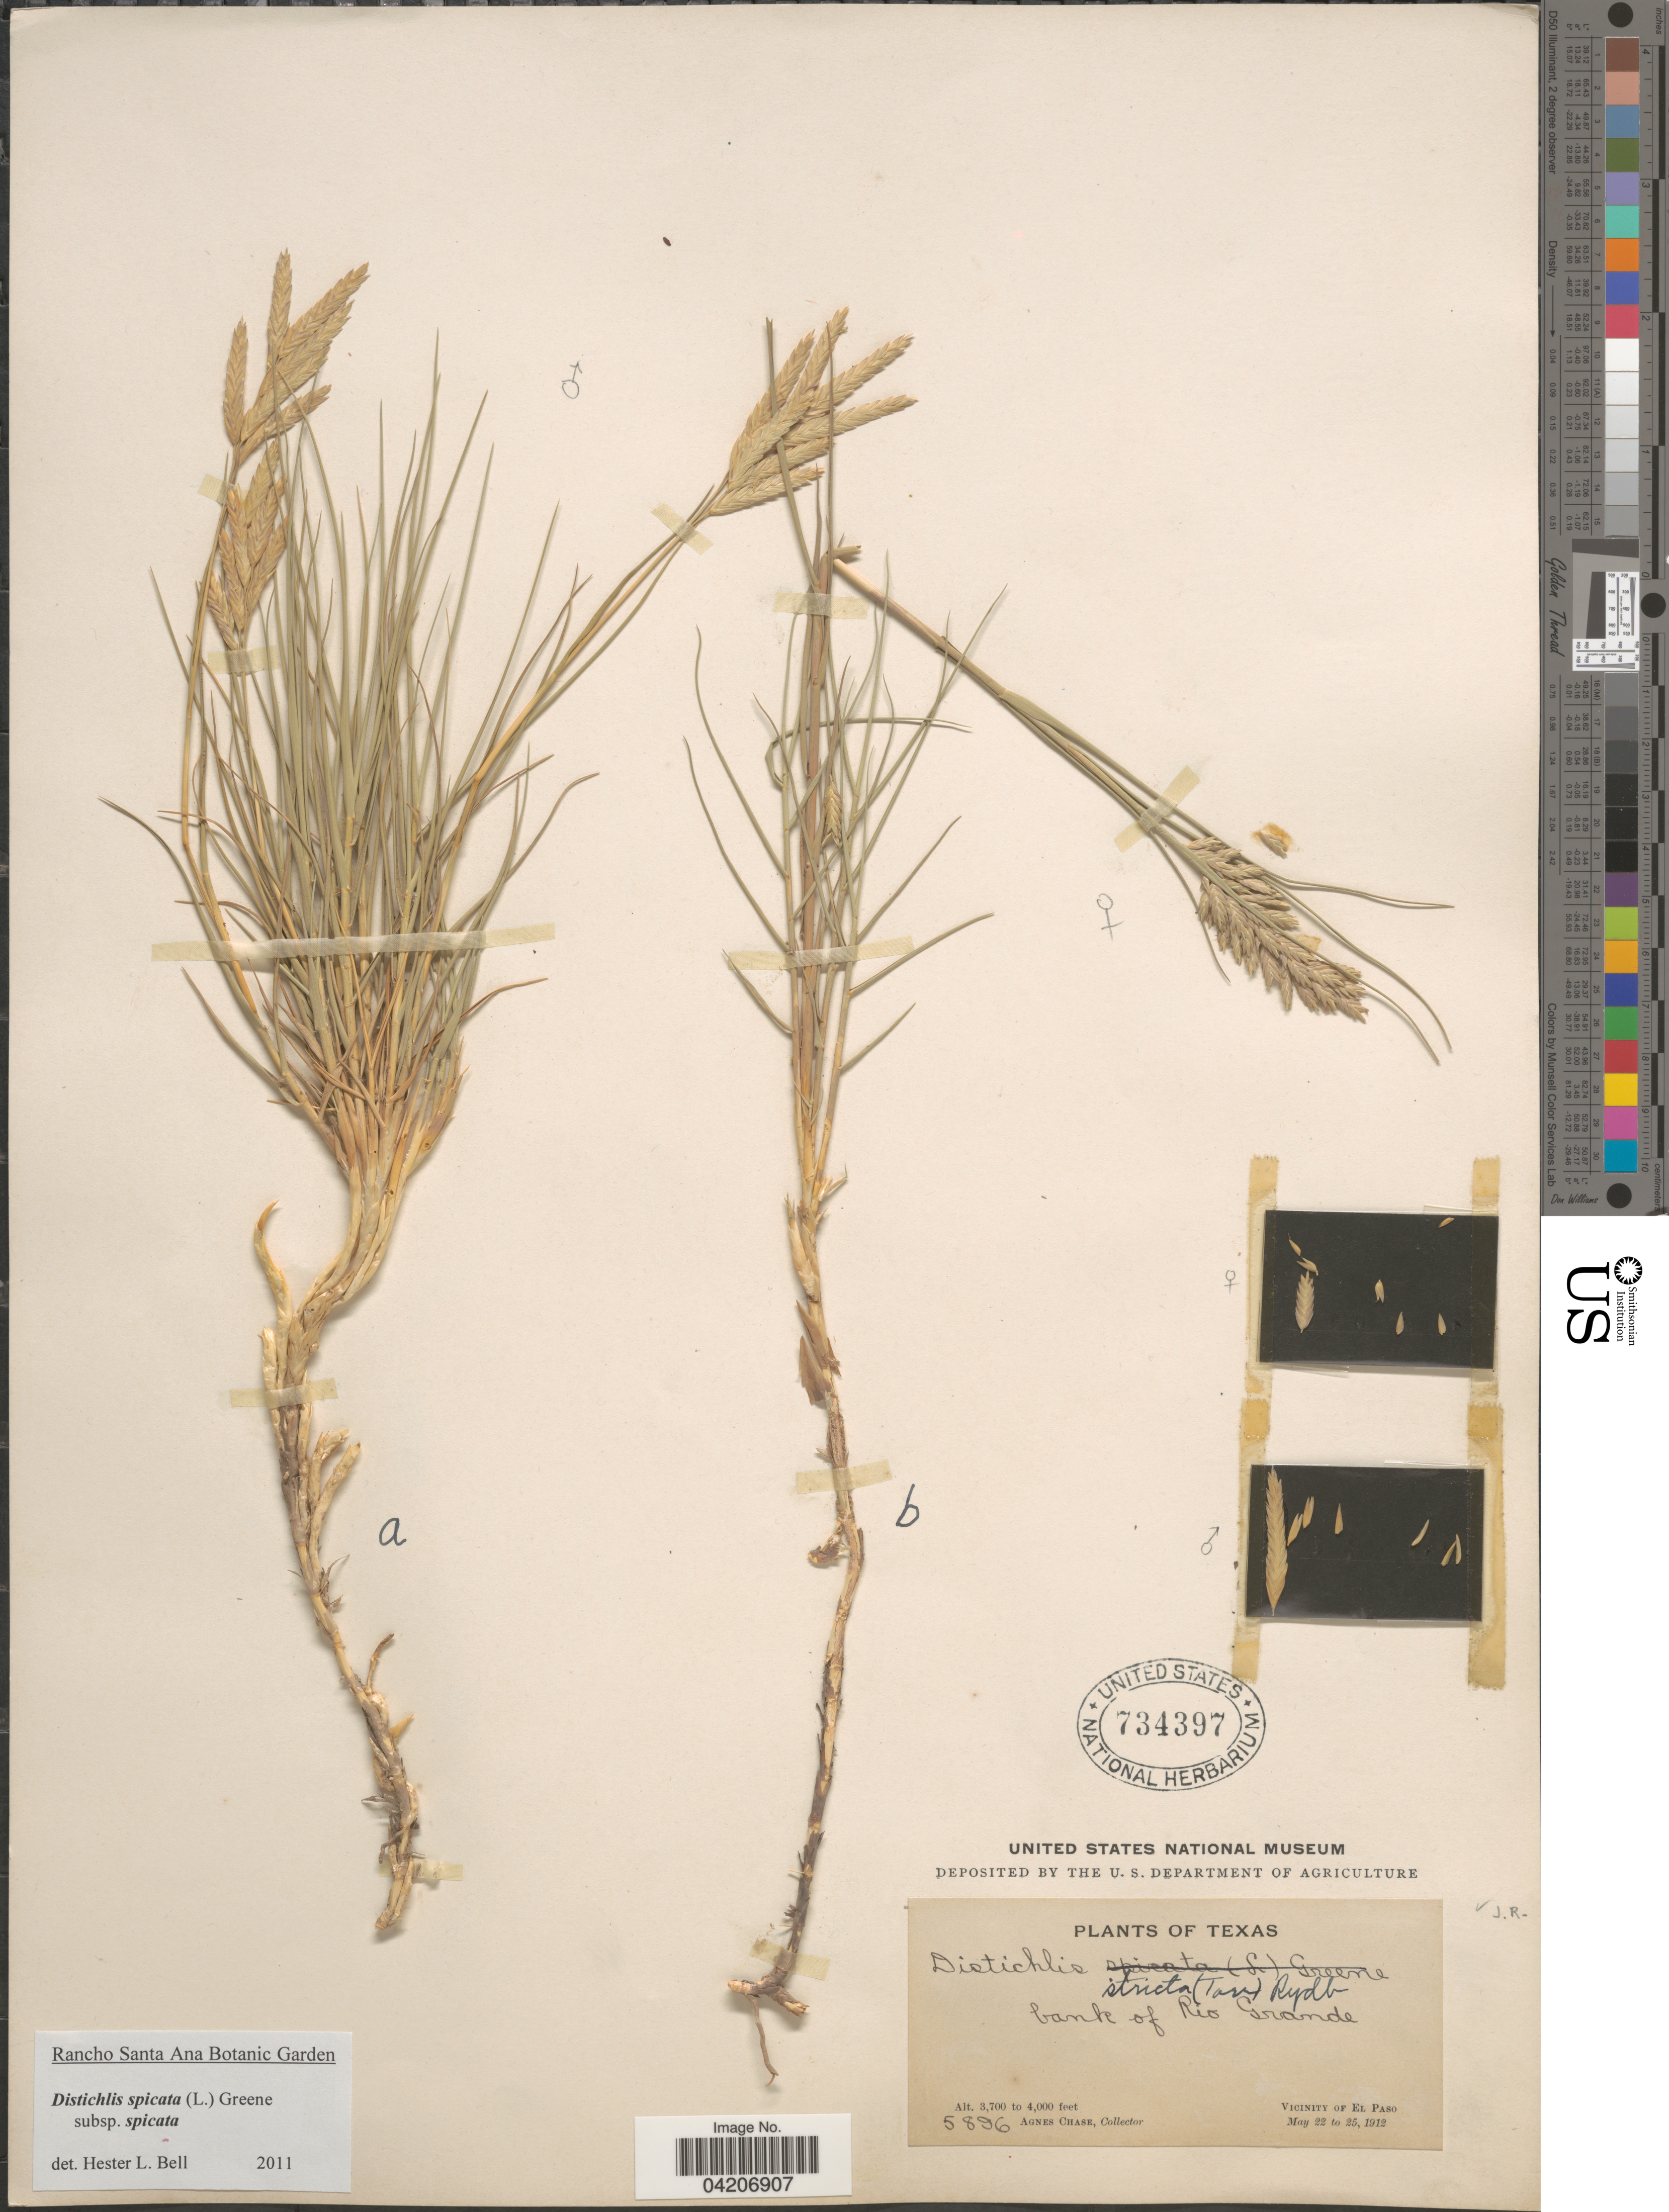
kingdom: Plantae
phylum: Tracheophyta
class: Liliopsida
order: Poales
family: Poaceae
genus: Distichlis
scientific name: Distichlis spicata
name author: (L.) Greene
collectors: A. Chase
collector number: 5896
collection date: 1912-05-22/1912-05-25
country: United States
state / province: Texas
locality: Bank of Rio Grande. Vicinity of El Paso.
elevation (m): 1128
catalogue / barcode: US 734397